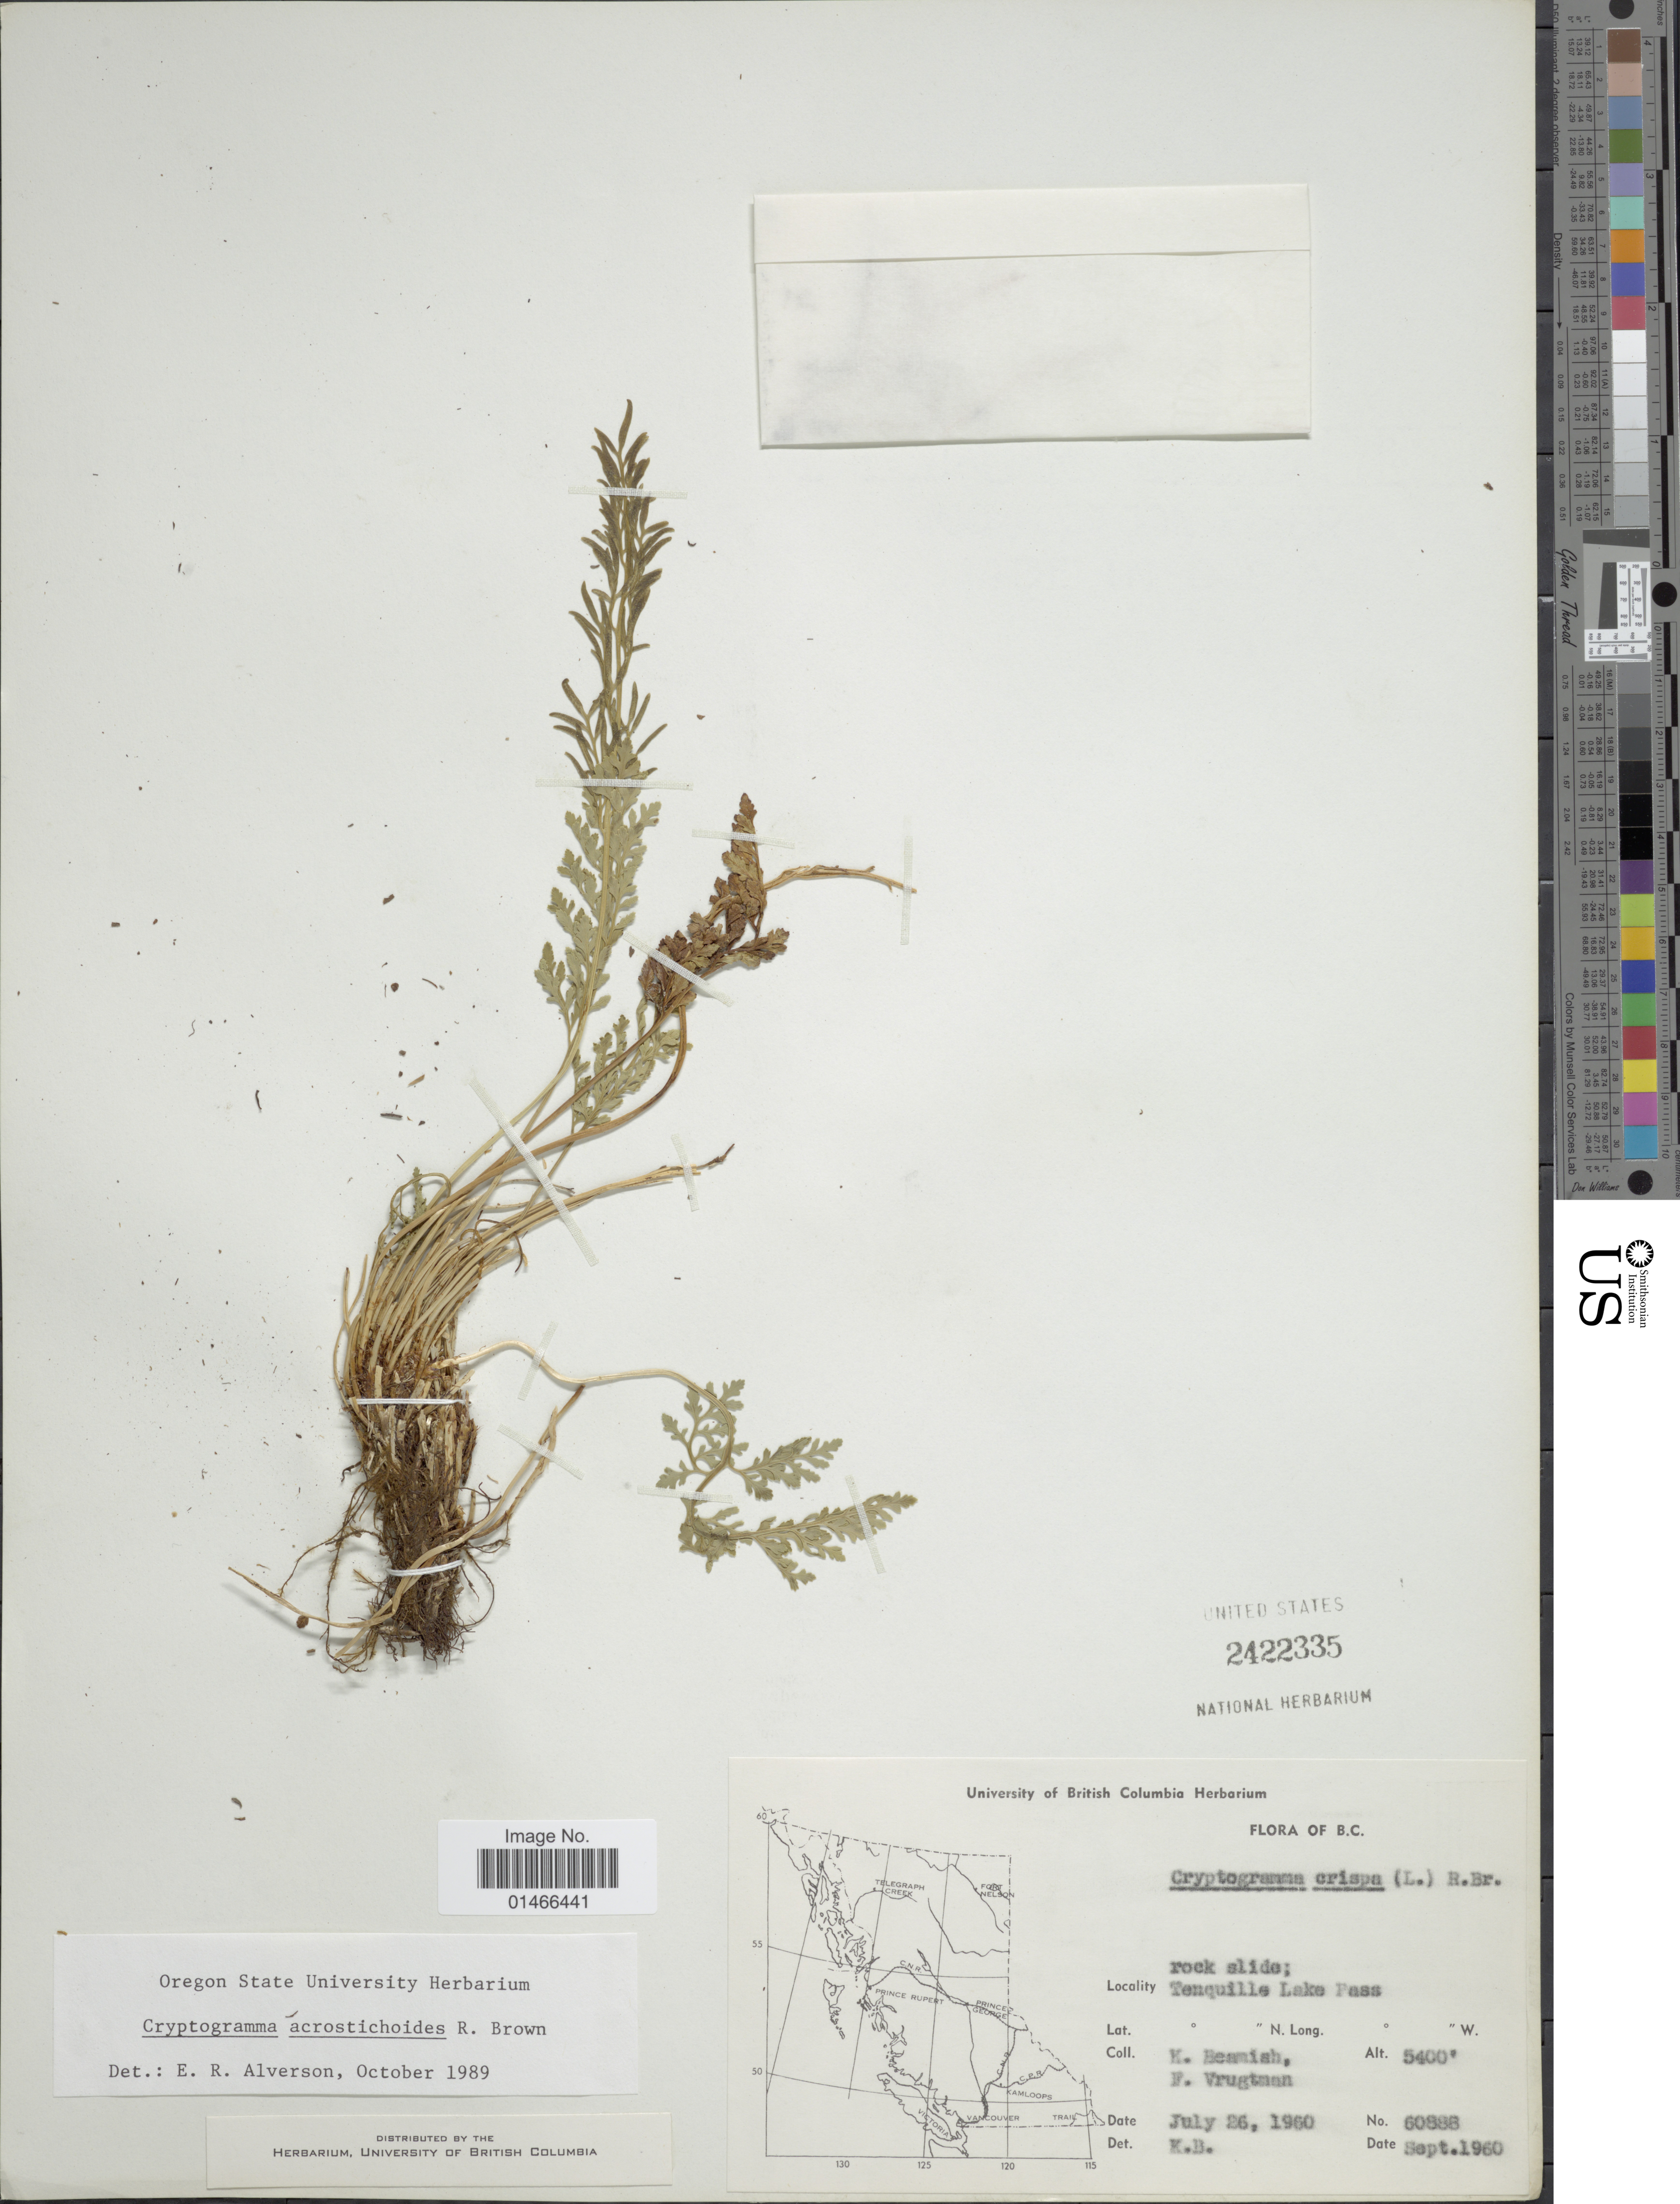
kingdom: Plantae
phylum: Tracheophyta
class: Polypodiopsida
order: Polypodiales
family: Pteridaceae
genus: Cryptogramma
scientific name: Cryptogramma acrostichoides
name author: R. Br.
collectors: K. Beamish & F. Vrugtman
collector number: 60888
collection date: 1960-07-26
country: Canada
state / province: British Columbia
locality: B.C. Rock slide; Tenquille Lake Pass.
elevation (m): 1646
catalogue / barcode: US 2422335